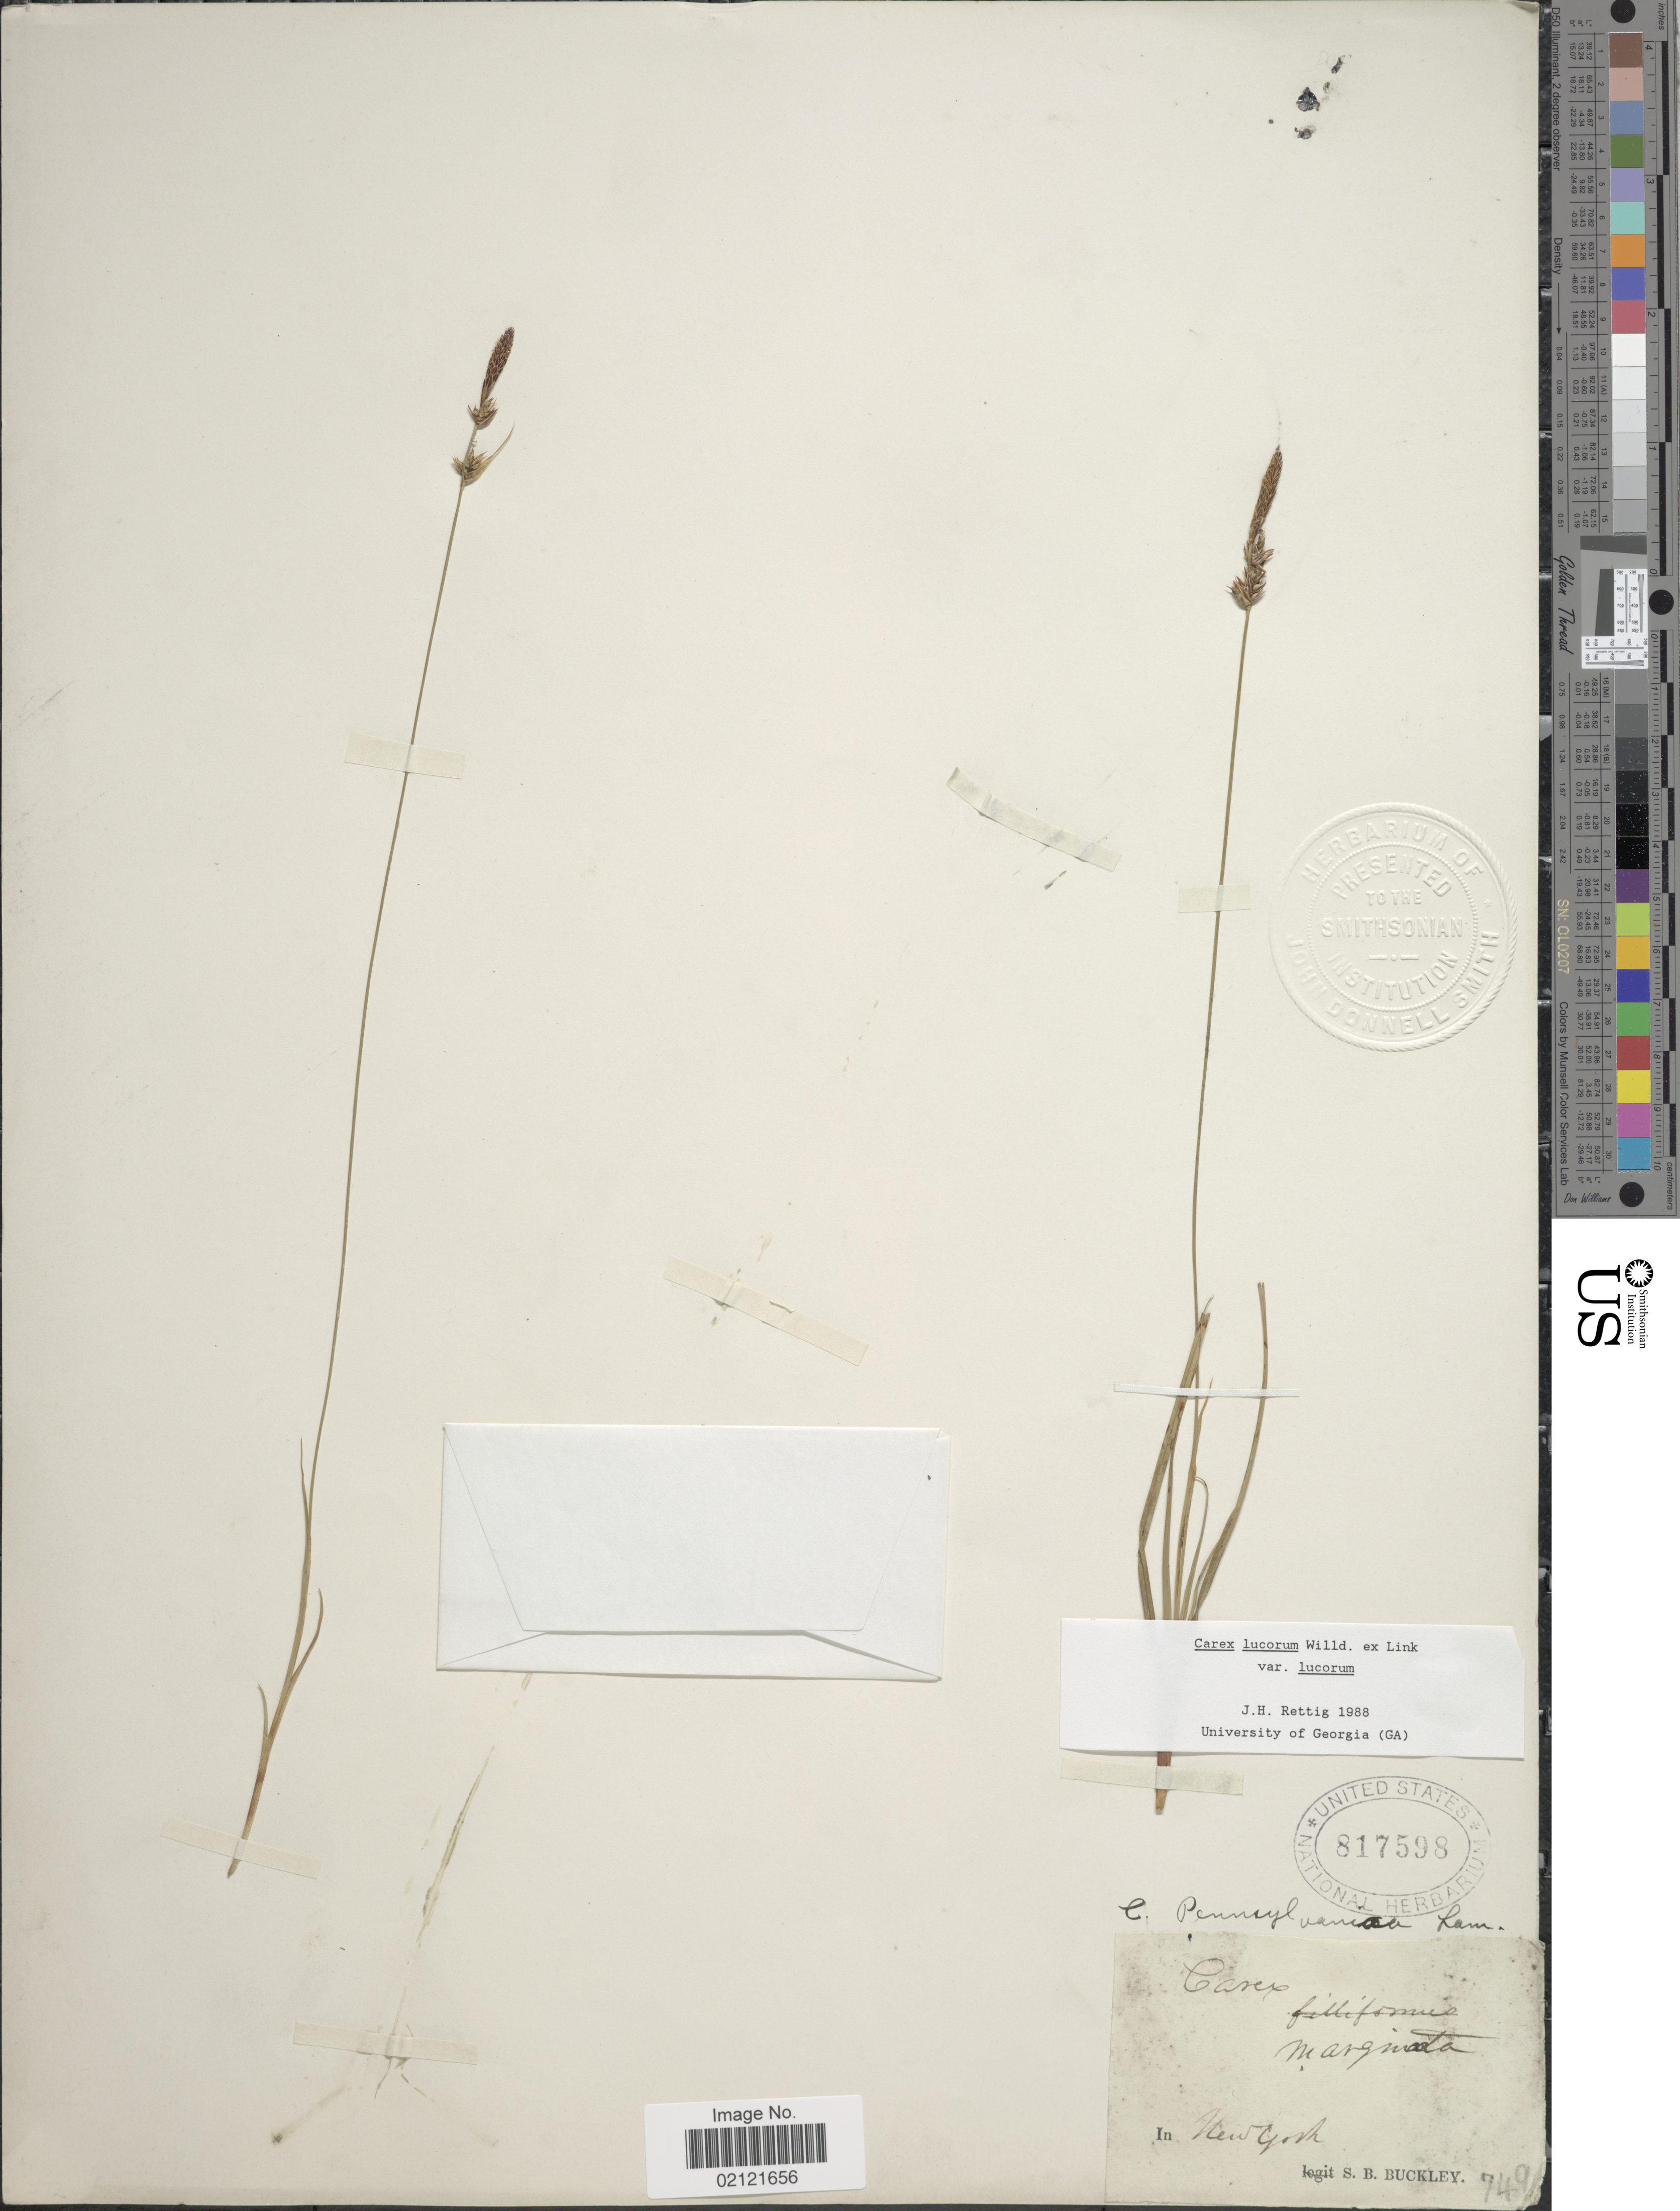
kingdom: Plantae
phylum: Tracheophyta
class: Liliopsida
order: Poales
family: Cyperaceae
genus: Carex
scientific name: Carex lucorum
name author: Willd.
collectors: S. B. Buckley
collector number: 749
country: United States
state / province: New York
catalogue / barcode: US 817598